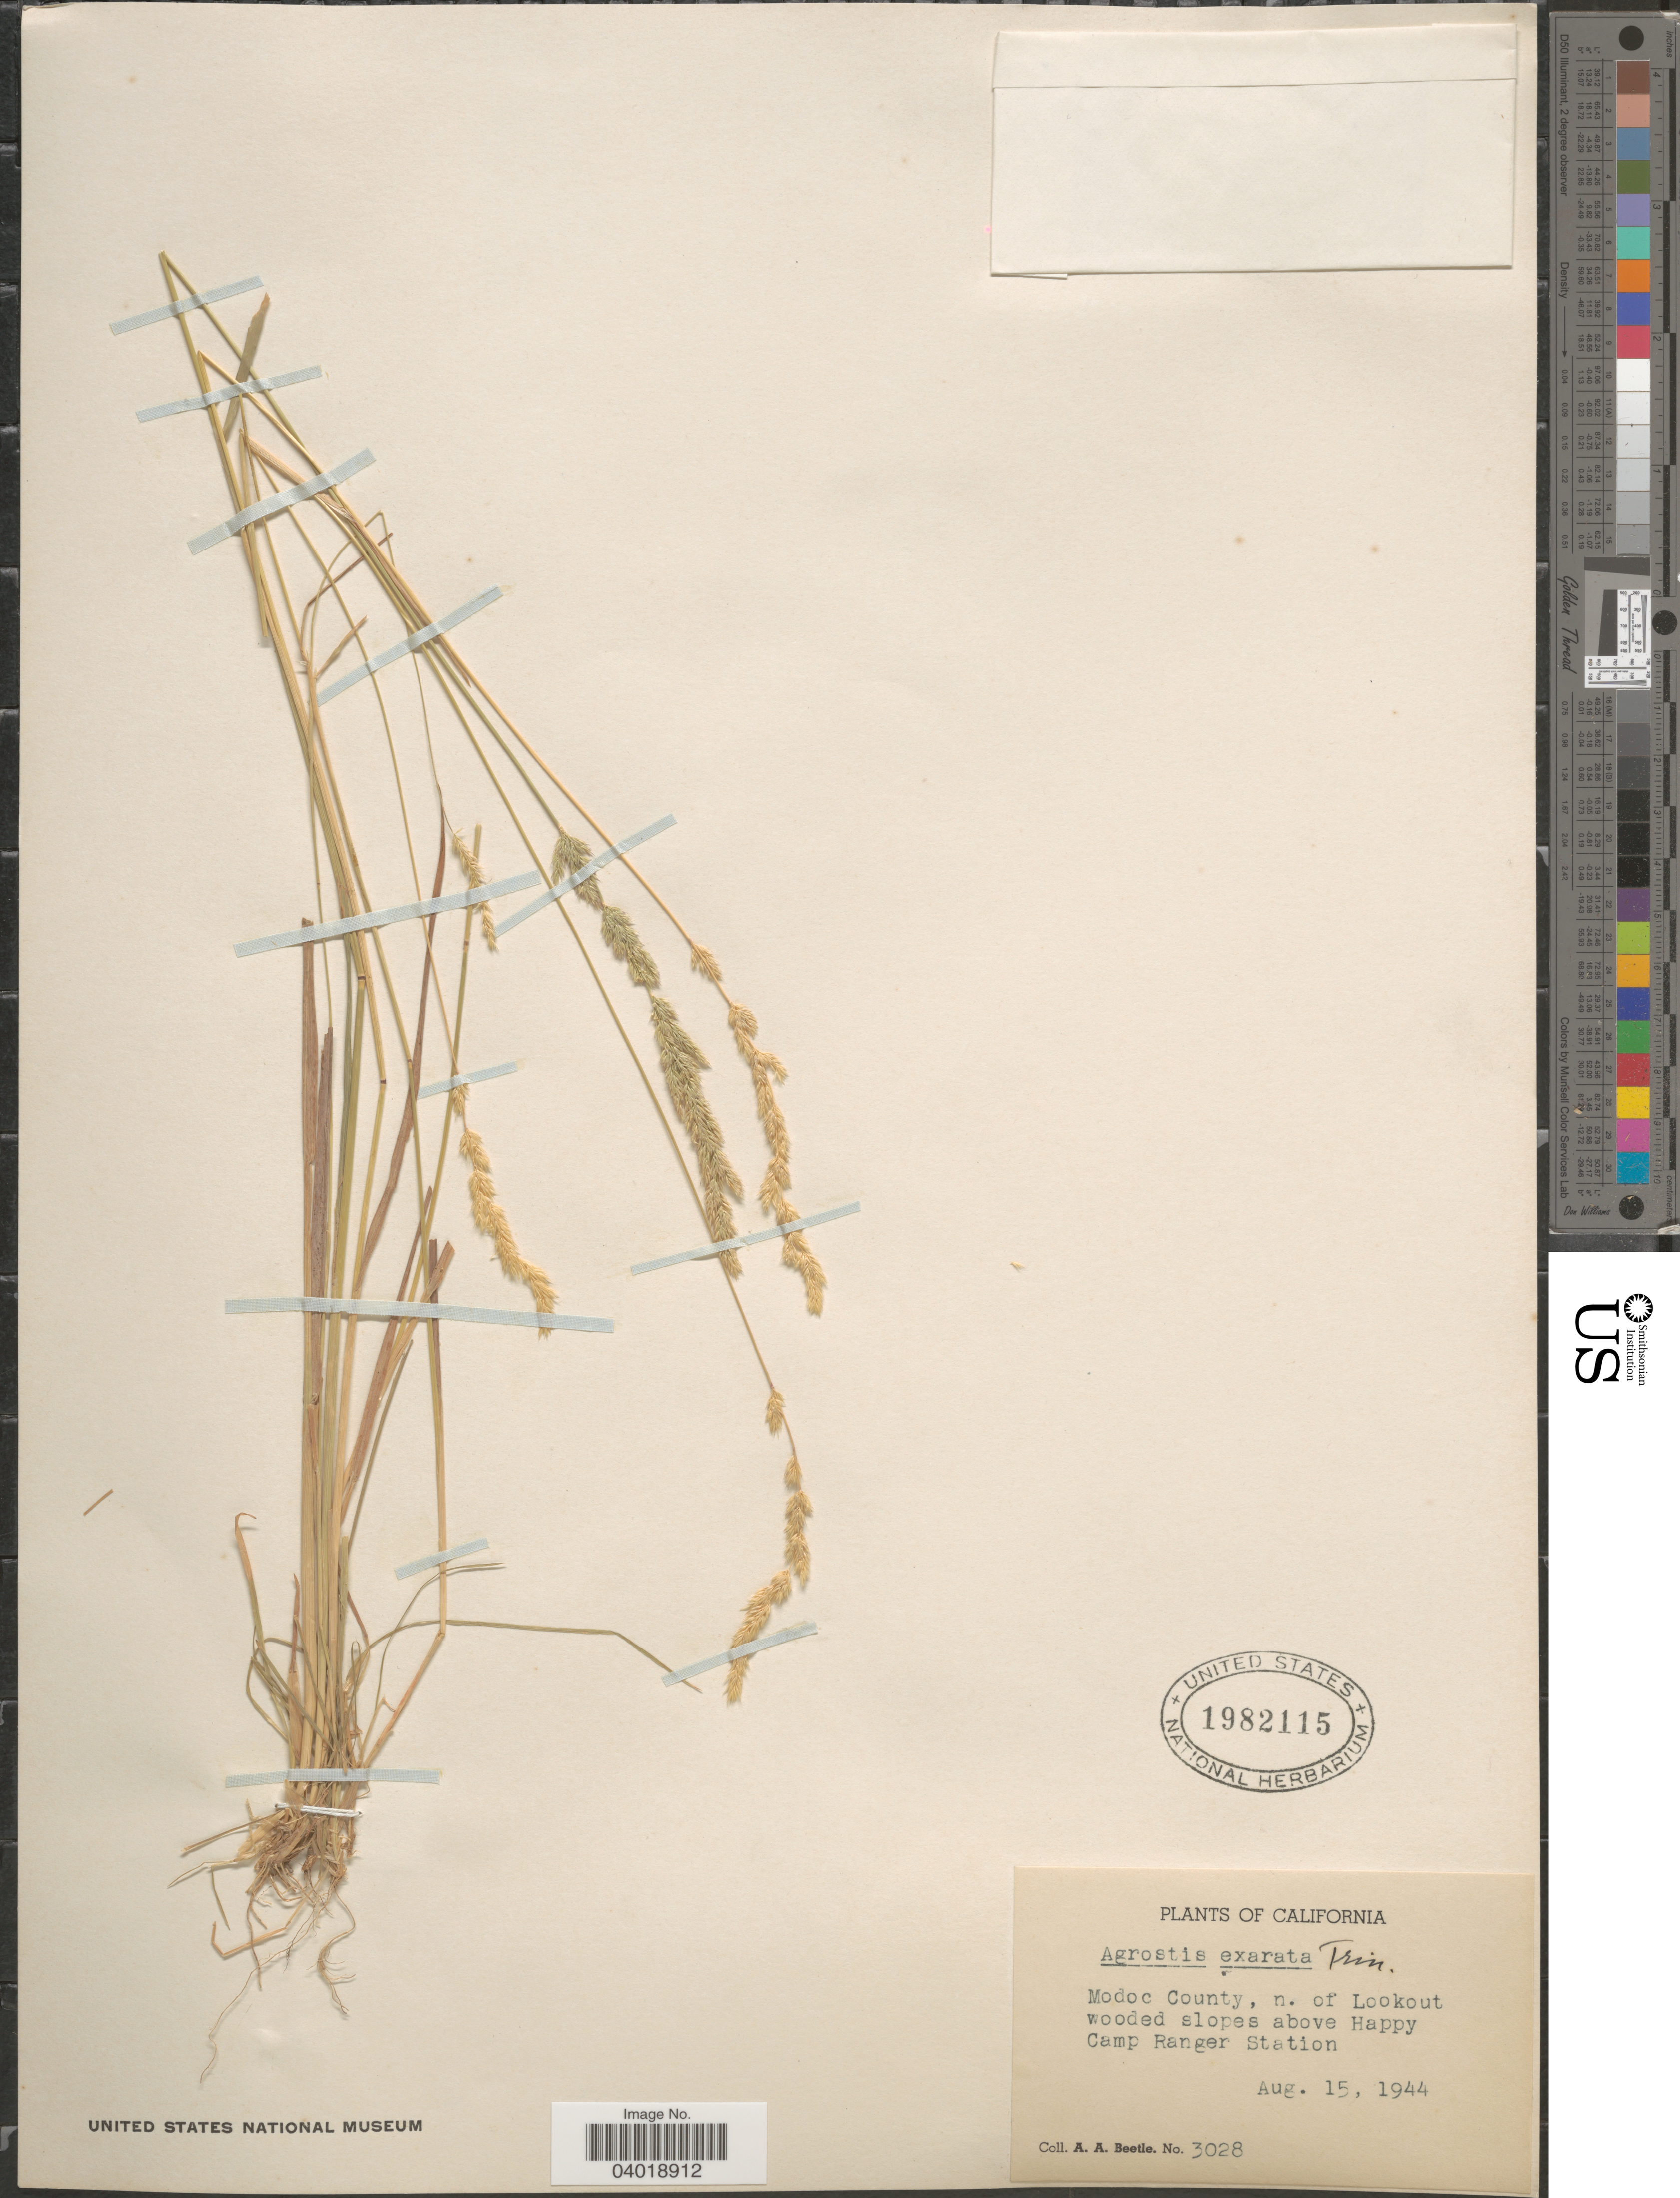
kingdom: Plantae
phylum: Tracheophyta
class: Liliopsida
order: Poales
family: Poaceae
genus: Agrostis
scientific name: Agrostis exarata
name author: Trin.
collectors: A. A. Beetle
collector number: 3028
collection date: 1944-08-15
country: United States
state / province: California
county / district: Modoc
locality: Modoc County, n. of Lookout wooded slopes above Happy Camp Ranger Station.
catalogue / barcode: US 1982115